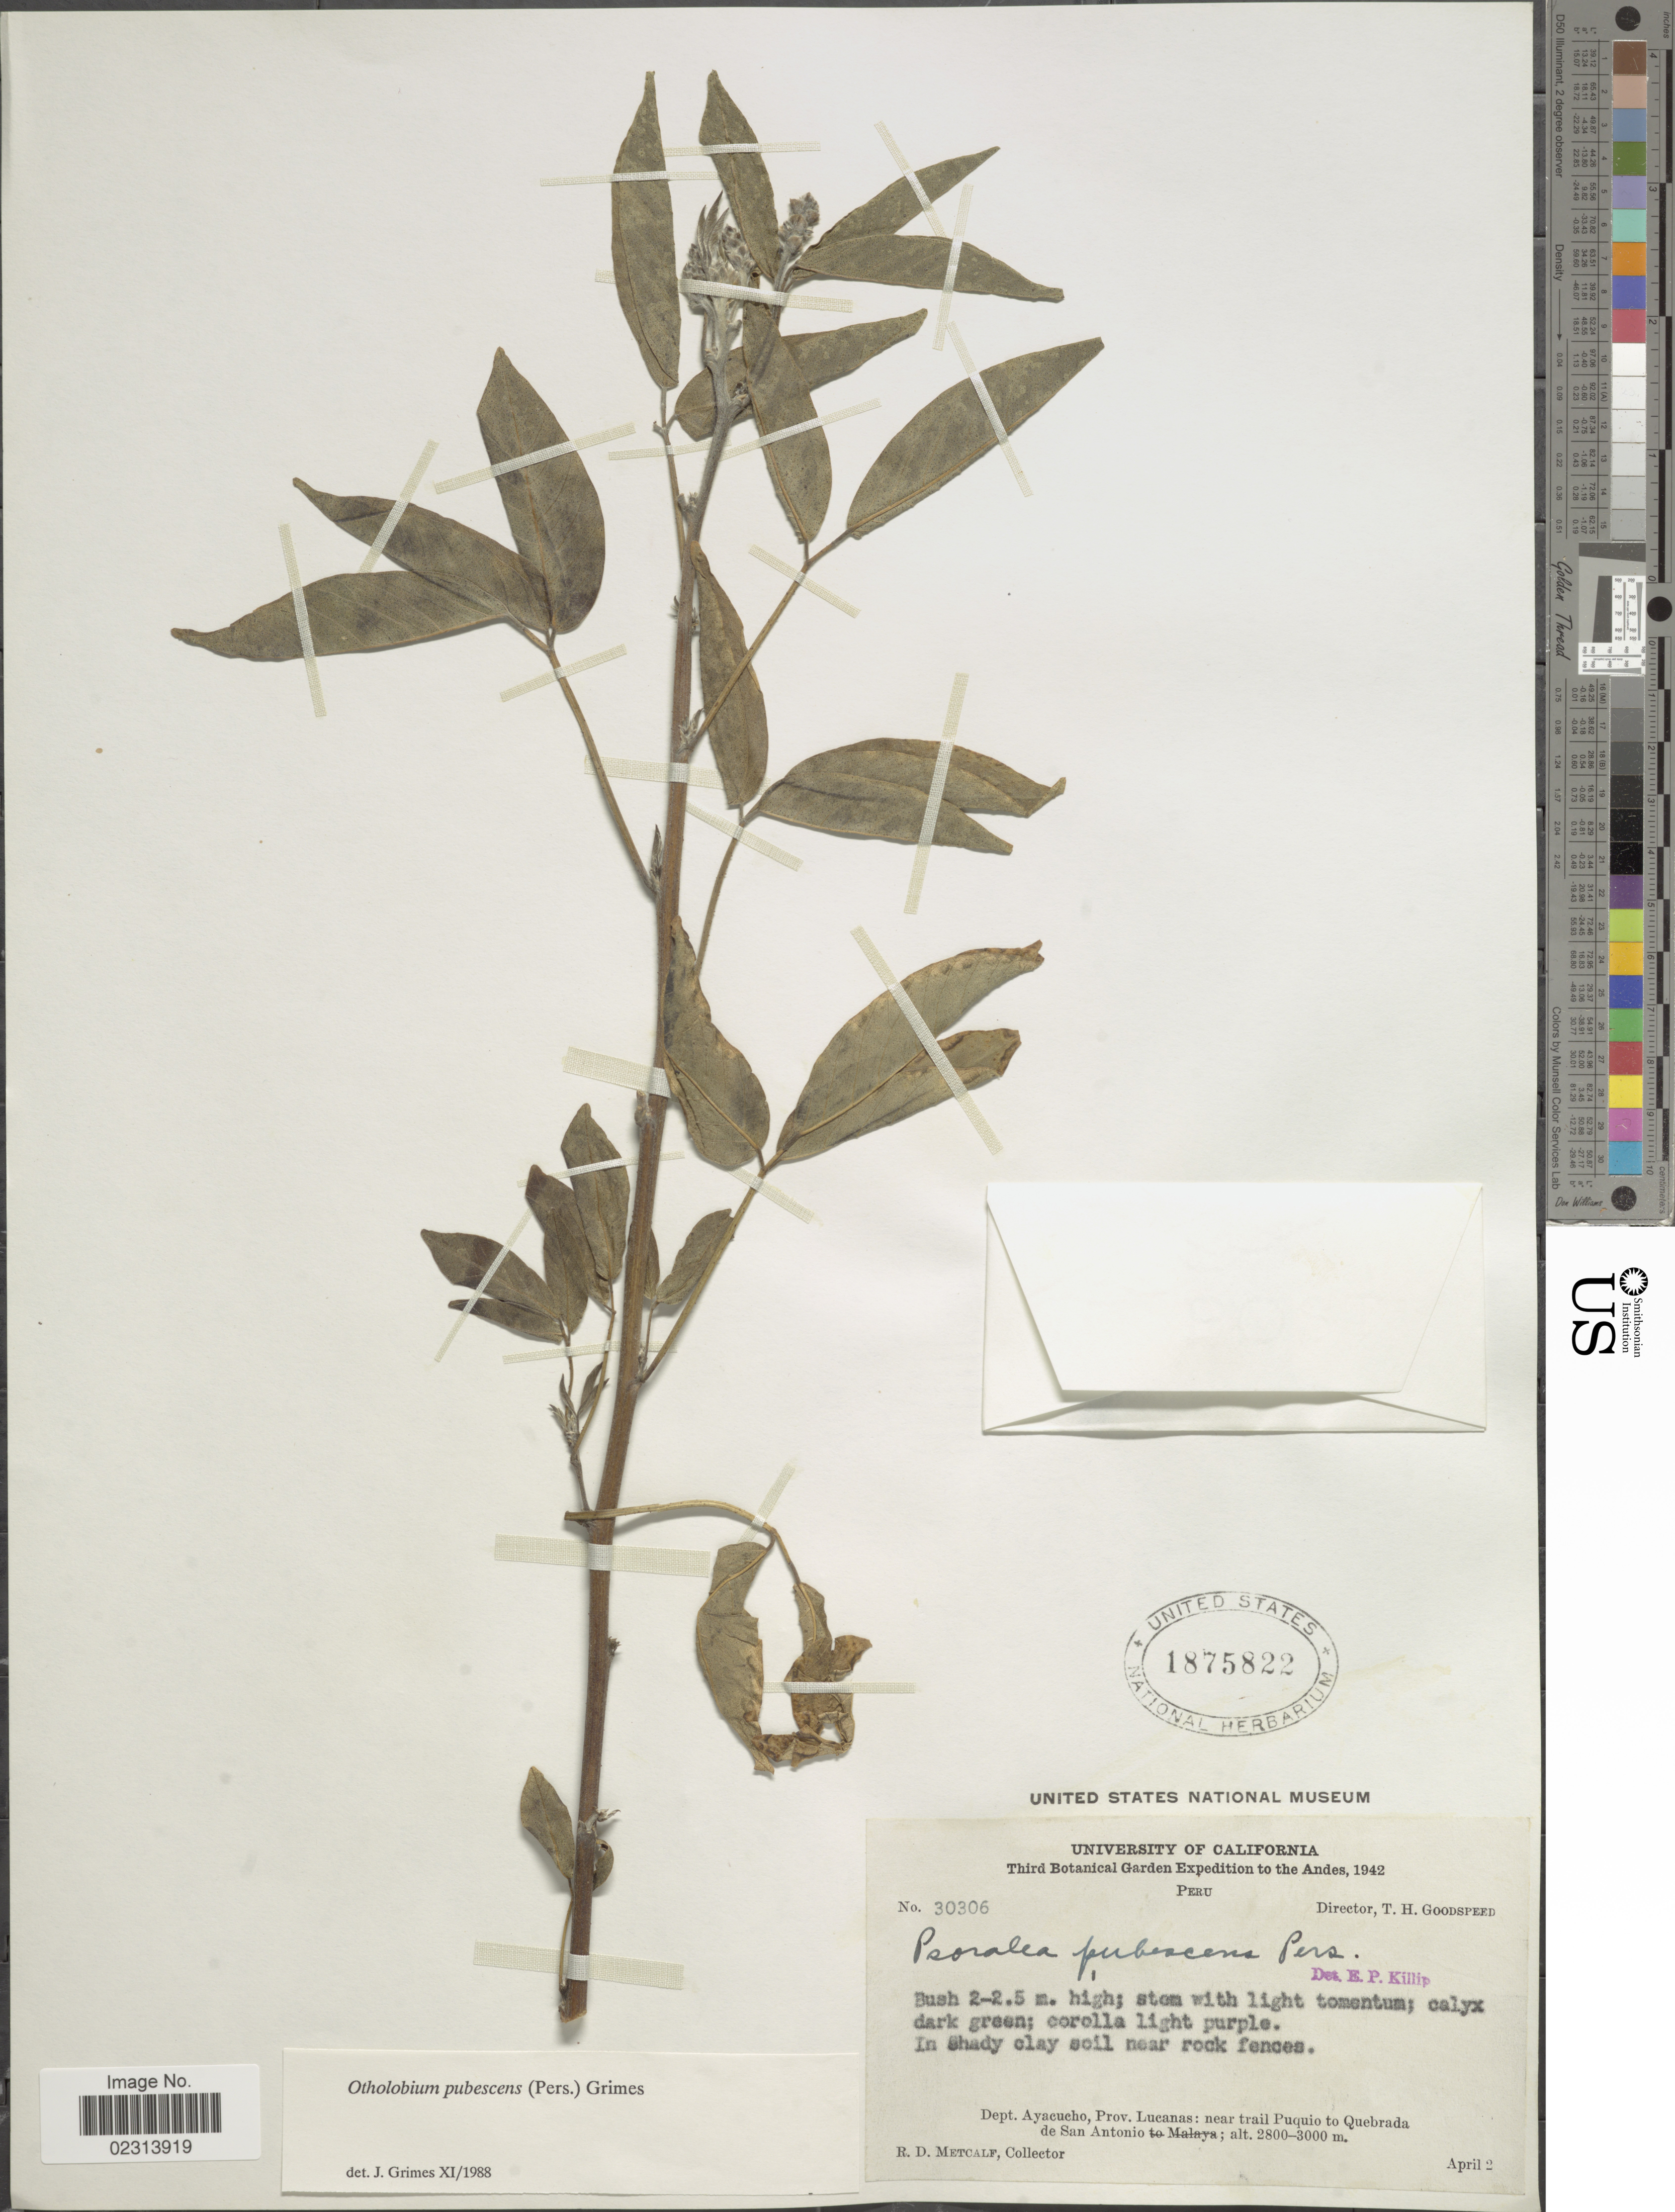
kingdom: Plantae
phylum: Tracheophyta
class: Magnoliopsida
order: Fabales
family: Fabaceae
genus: Otholobium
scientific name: Otholobium pubescens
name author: (Poir.) J.W. Grimes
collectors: R. D. Metcalf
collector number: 30306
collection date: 1942-04-02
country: Peru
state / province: Ayacucho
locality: Andes, Prov. Lucanas: near trail Puquio to Quebrada de San Antonio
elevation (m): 2800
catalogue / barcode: US 1875822